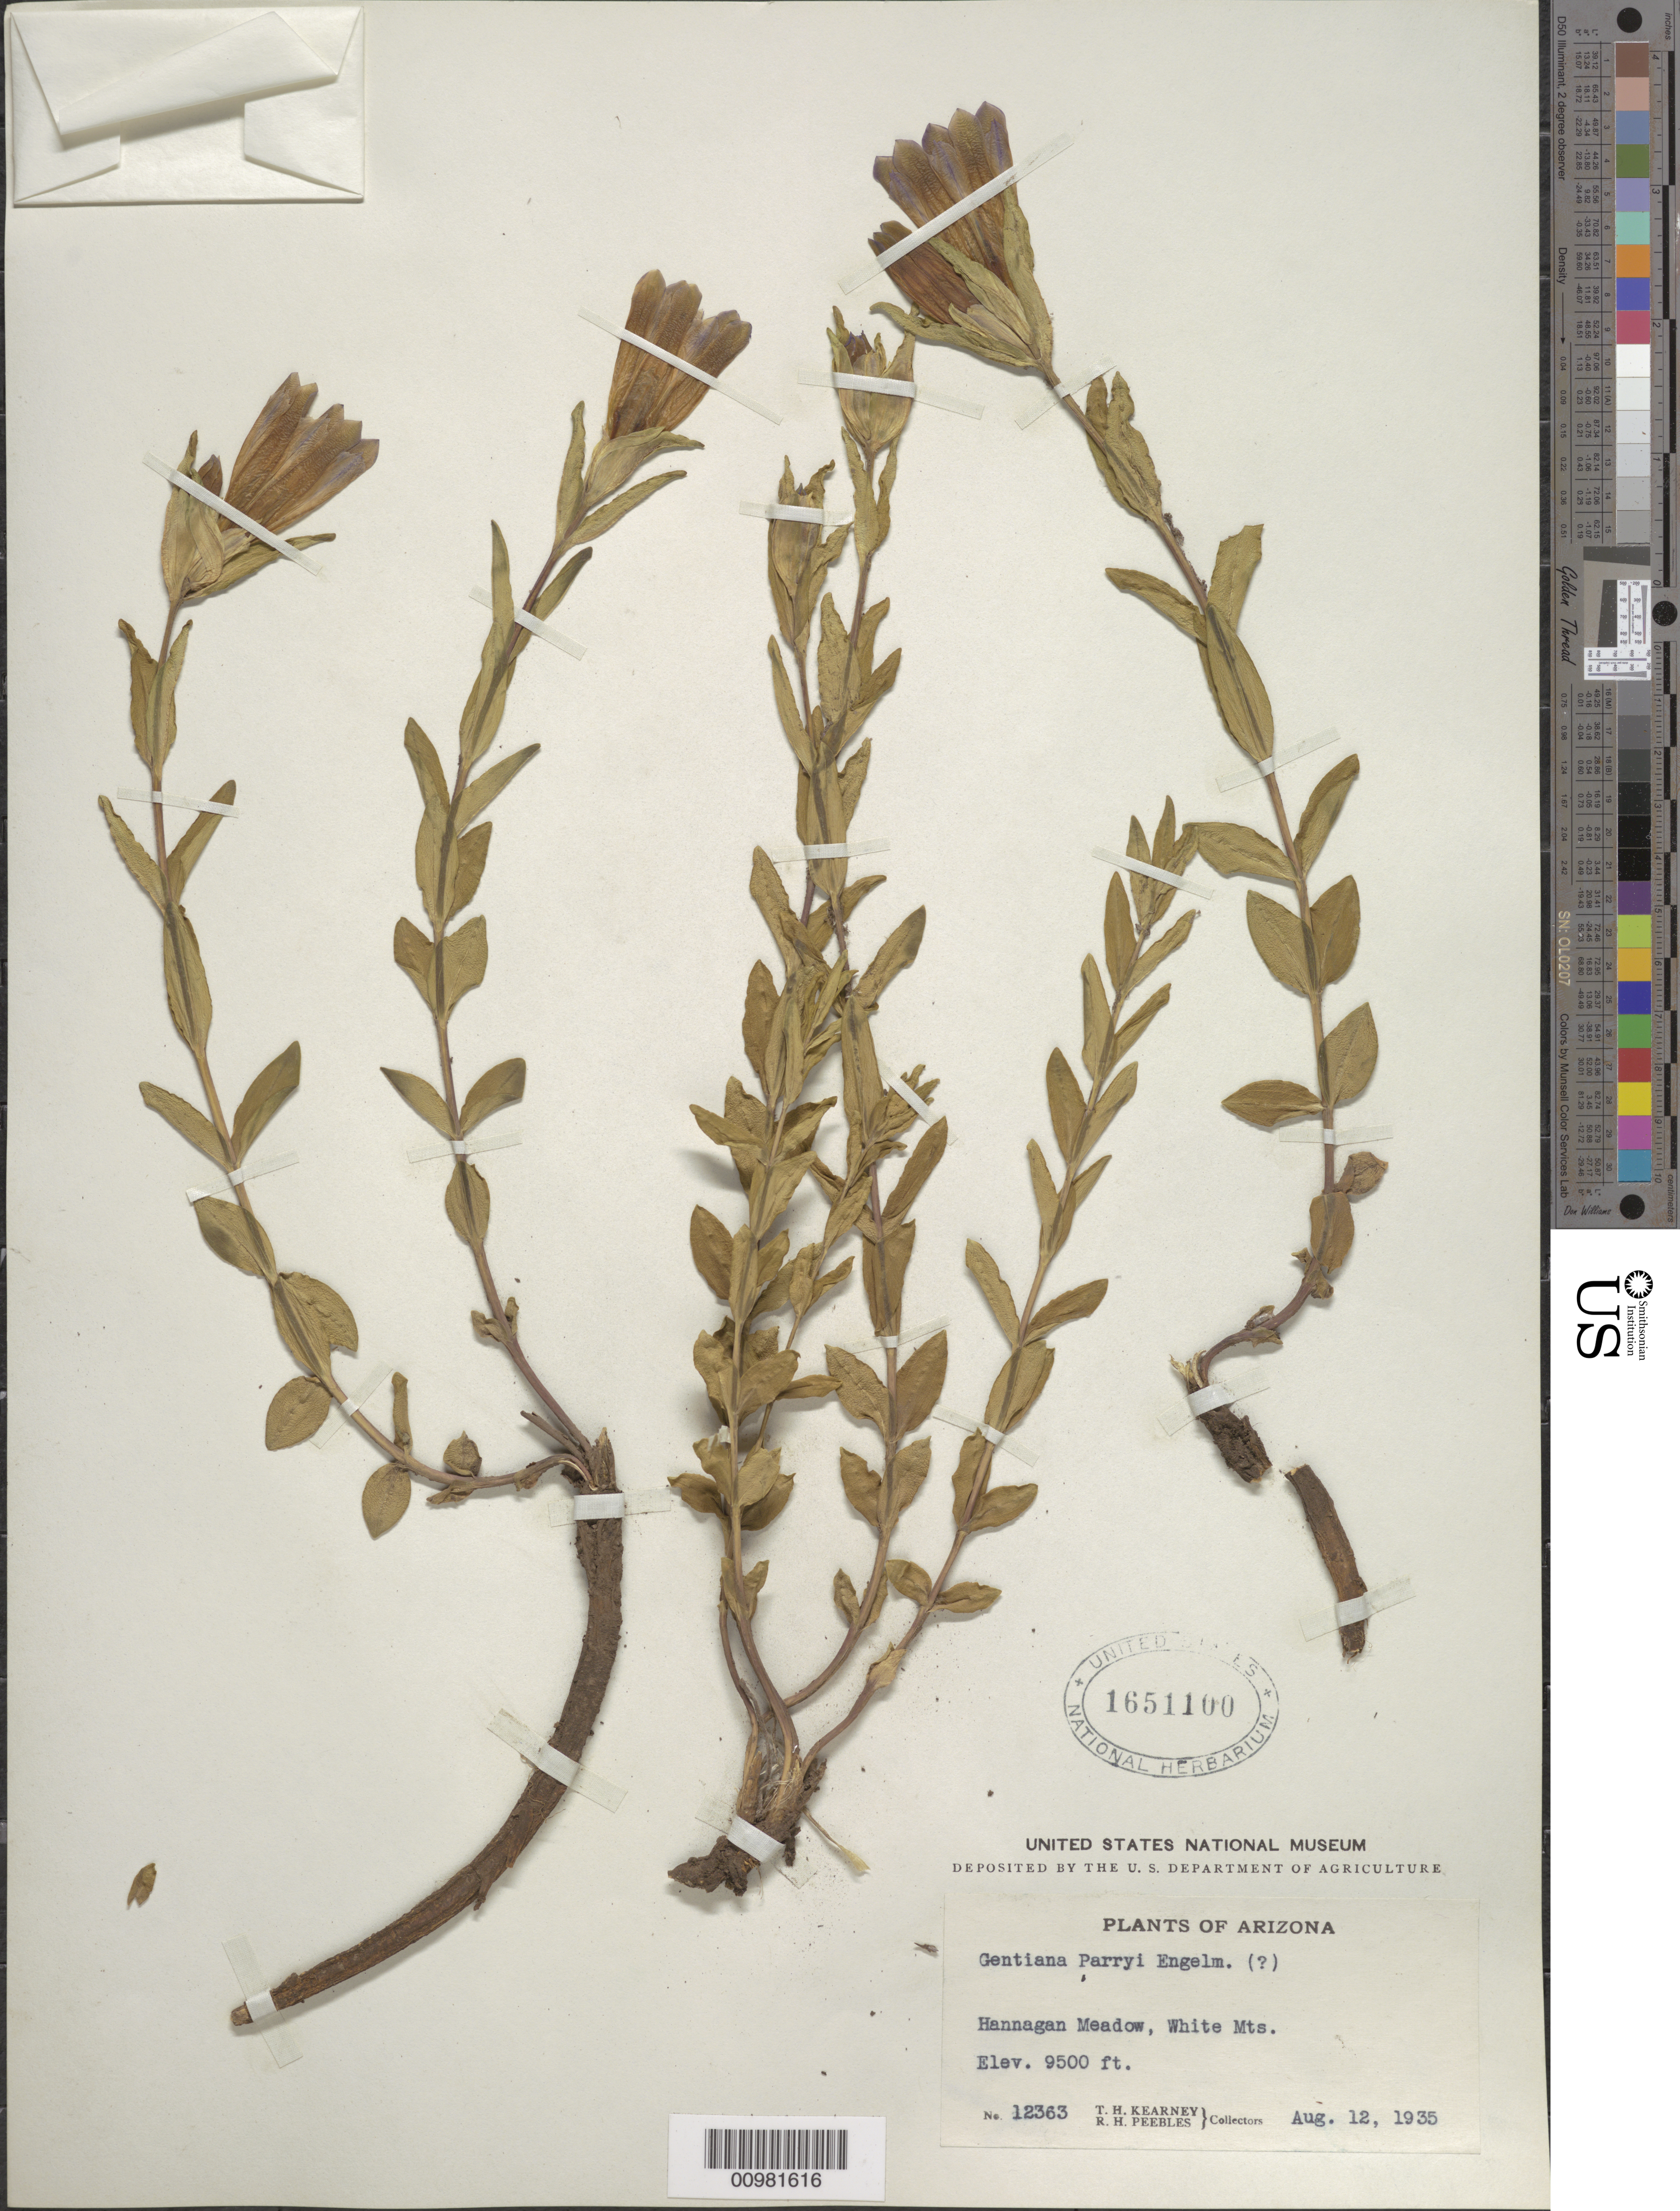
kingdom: Plantae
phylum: Tracheophyta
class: Magnoliopsida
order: Gentianales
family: Gentianaceae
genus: Gentiana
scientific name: Gentiana parryi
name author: Engelm.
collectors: T. H. Kearney & R. H. Peebles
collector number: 12363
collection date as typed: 12 Aug 1935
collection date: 1935-08-12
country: United States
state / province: Arizona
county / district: Apache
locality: White Mts, Hannagan Meadow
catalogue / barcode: US 1651100